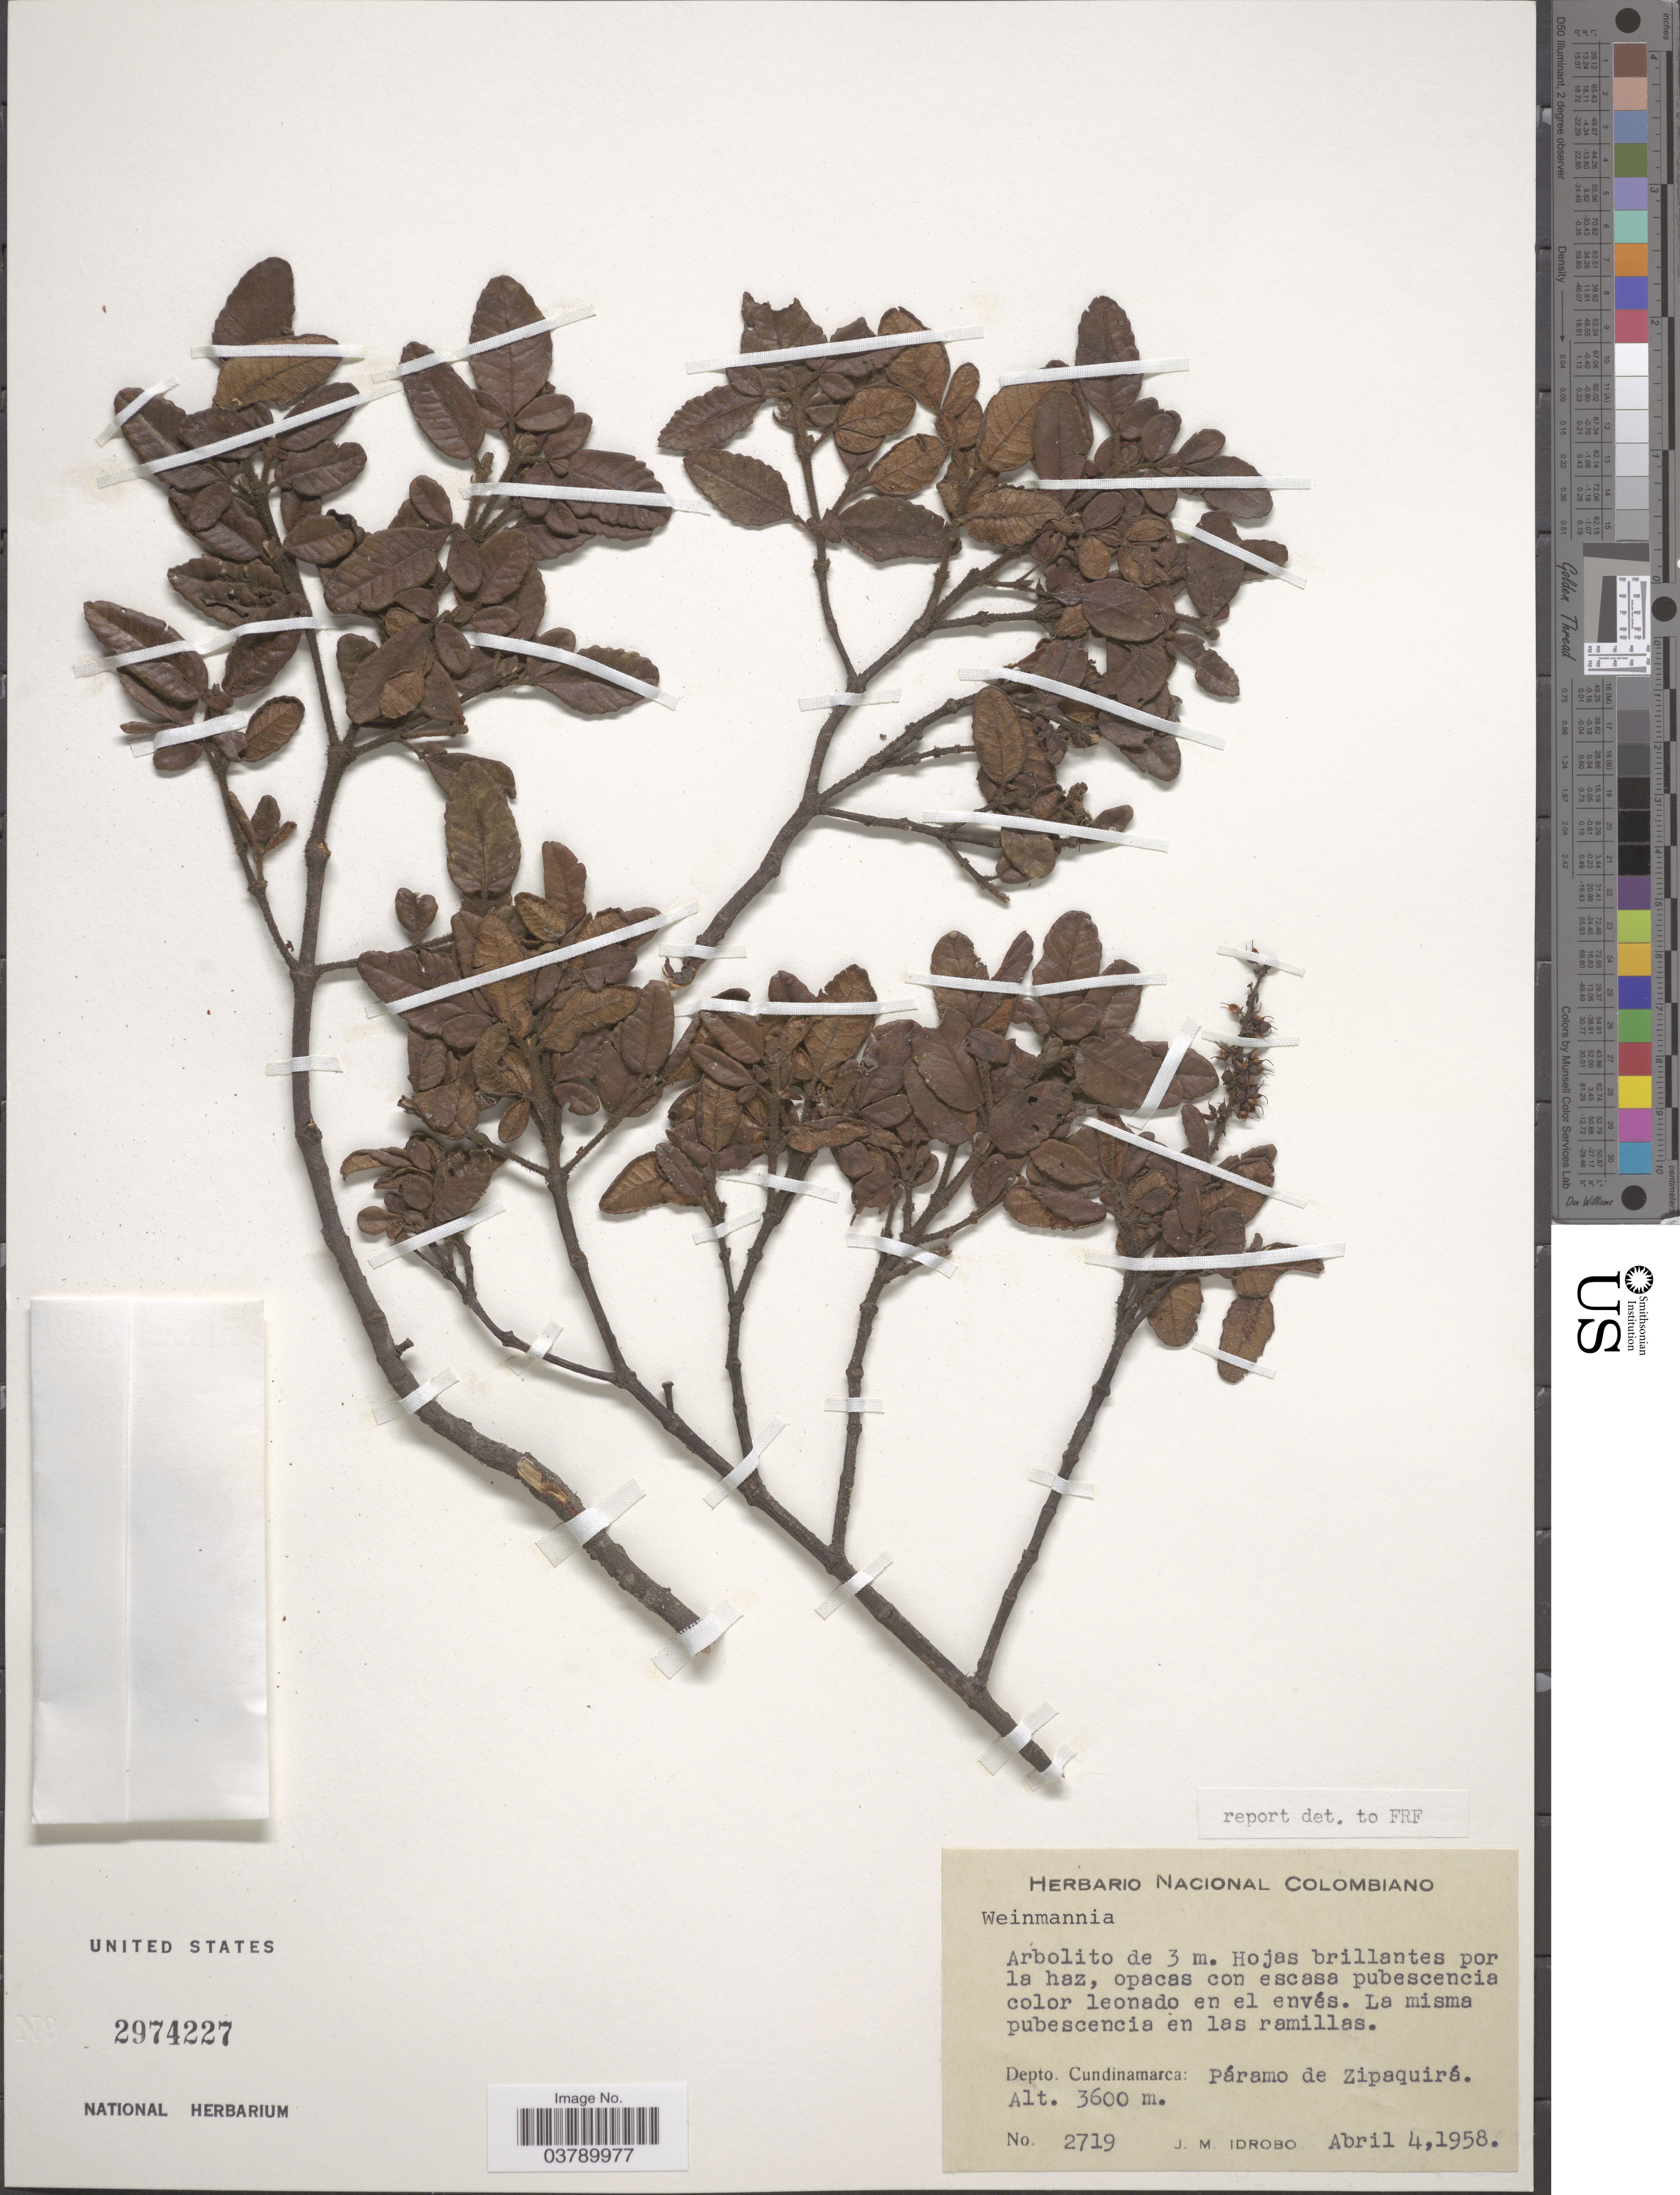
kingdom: Plantae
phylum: Tracheophyta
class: Magnoliopsida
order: Oxalidales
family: Cunoniaceae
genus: Weinmannia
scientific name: Weinmannia sp.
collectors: J. M. Idrobo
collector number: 2719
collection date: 1958-04-04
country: Colombia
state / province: Cundinamarca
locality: Depto. Cundinamarca: Páramo de Zipaquirá.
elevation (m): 3600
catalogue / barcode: US 2974227